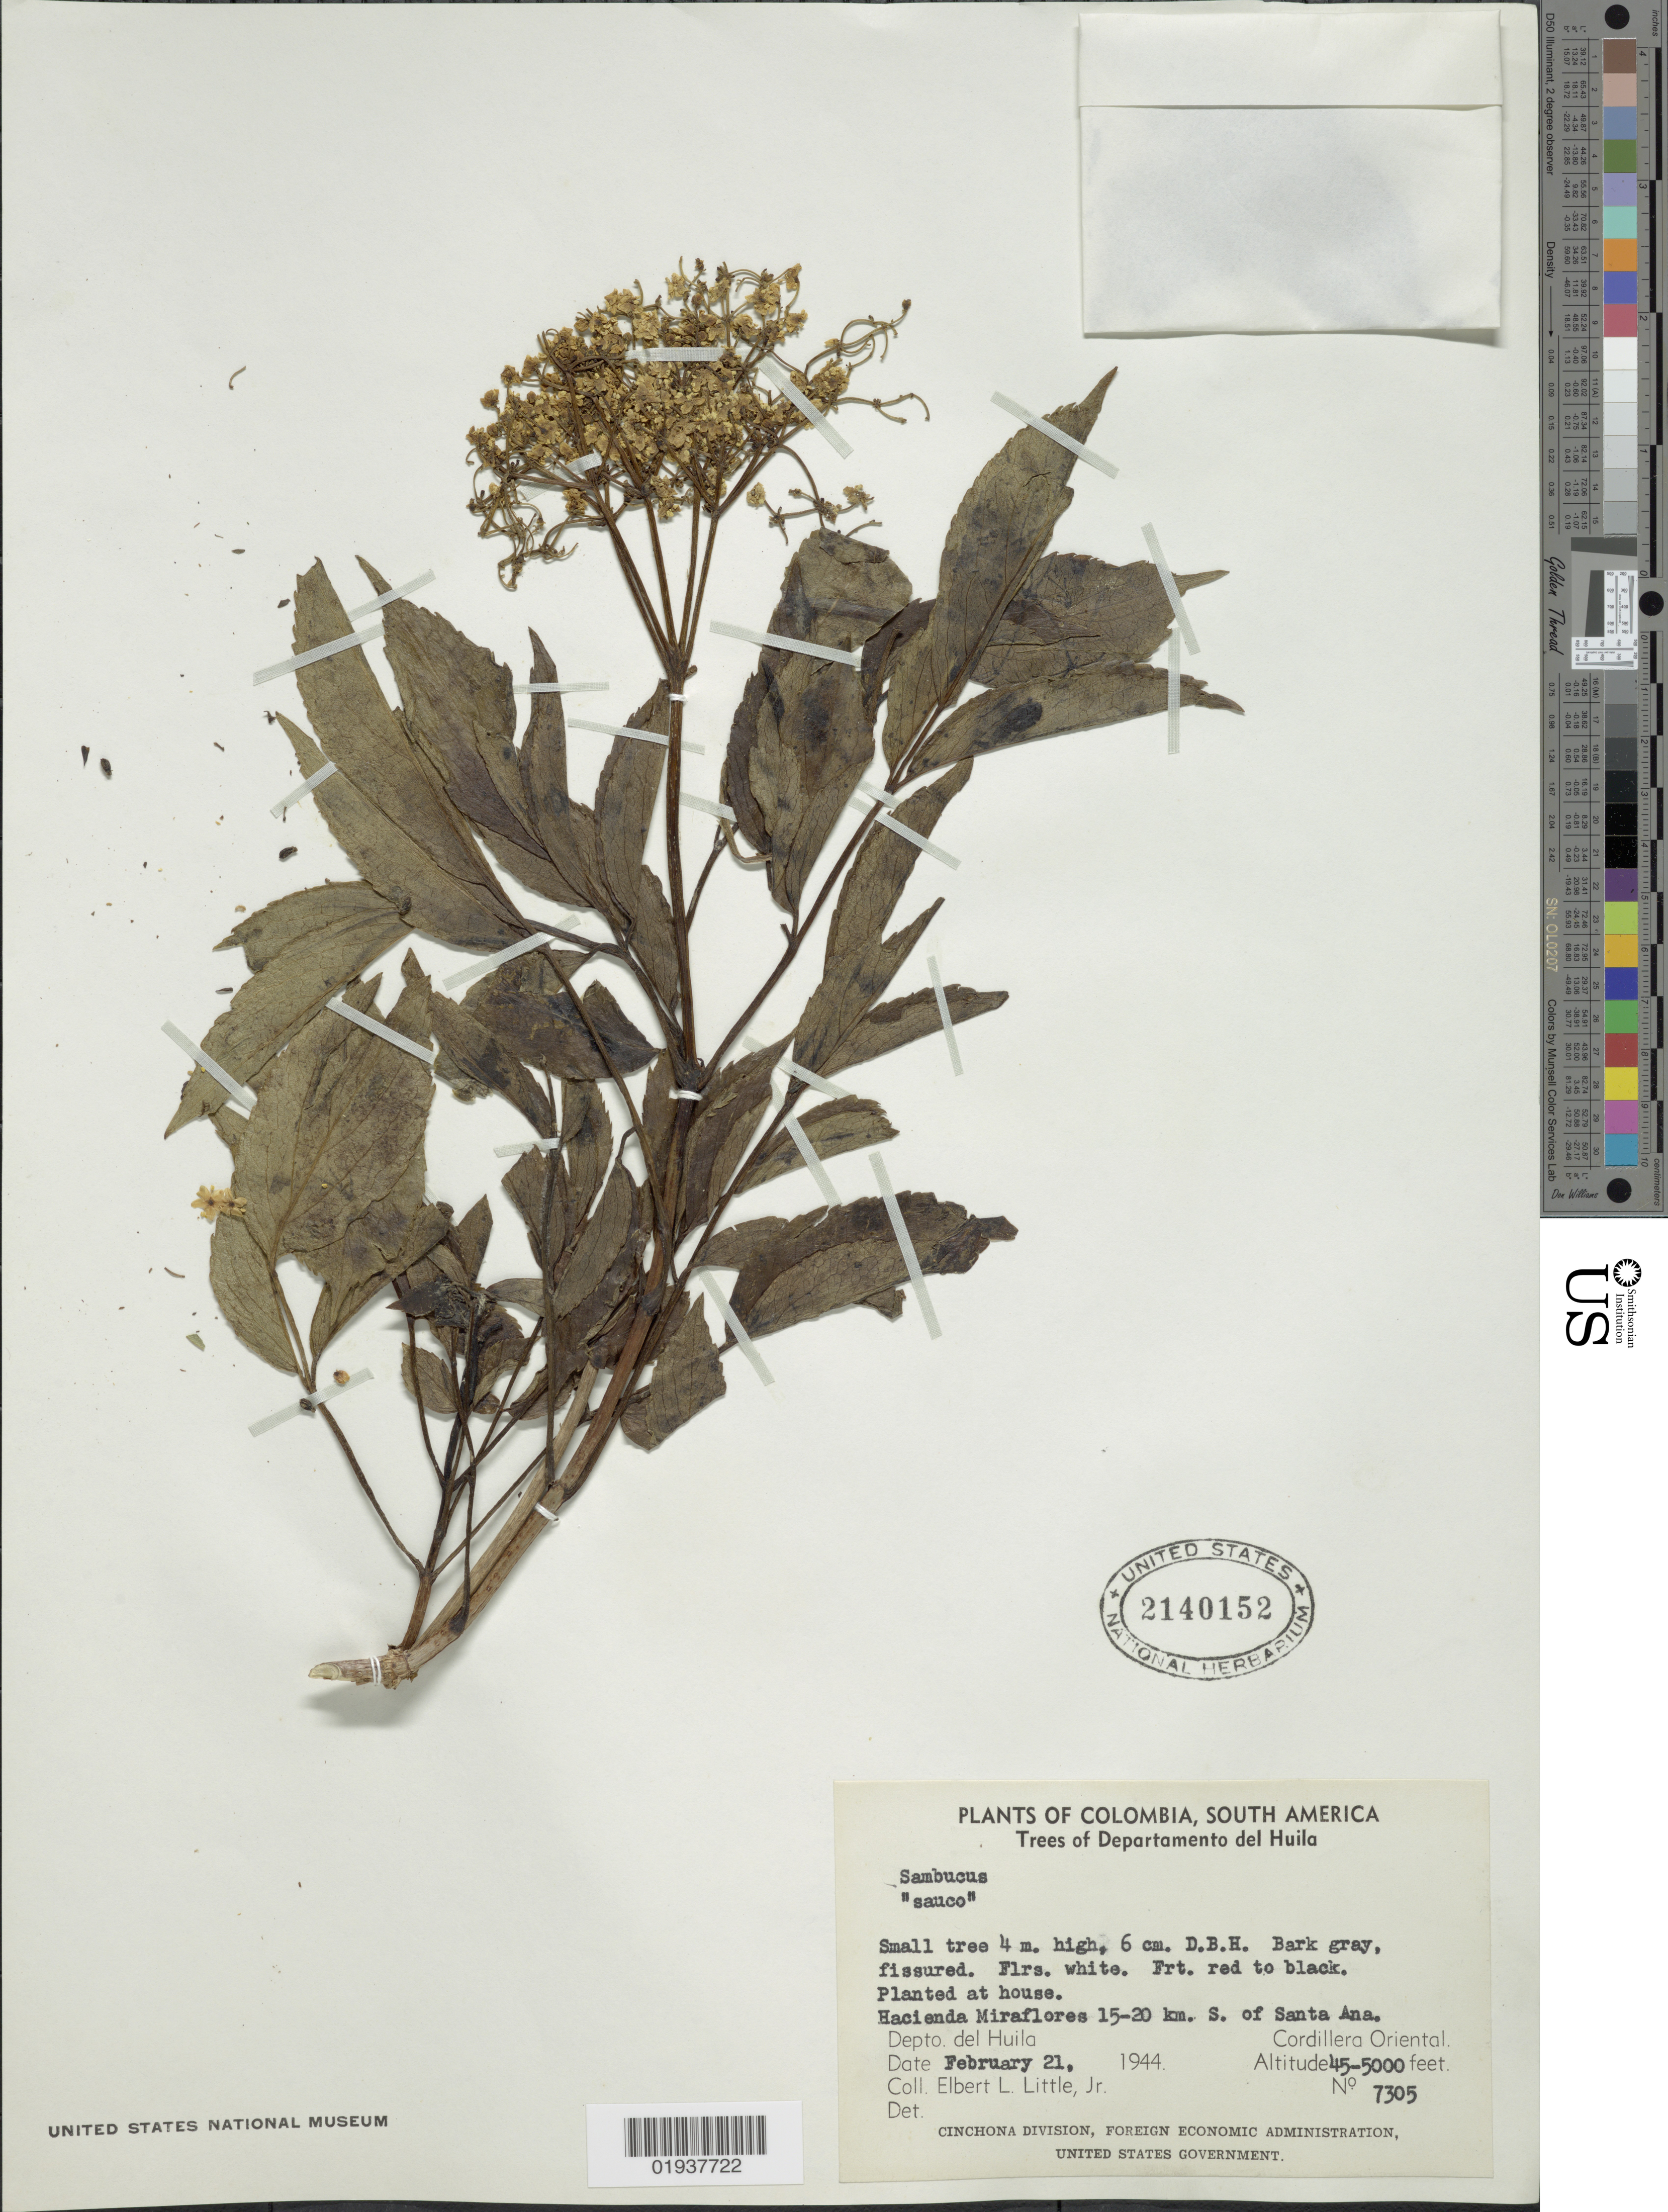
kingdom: Plantae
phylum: Tracheophyta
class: Magnoliopsida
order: Dipsacales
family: Viburnaceae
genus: Sambucus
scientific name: Sambucus sp.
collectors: E. L. Little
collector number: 7305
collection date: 1944-02-21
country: Colombia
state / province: Huila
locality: Trees of Departamento del Huila, Hacienda Miraflores 15-20 km. S. of Santa Ana, Cordillera Oriental, Depto. del Huila.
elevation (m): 1372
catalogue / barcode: US 2140152